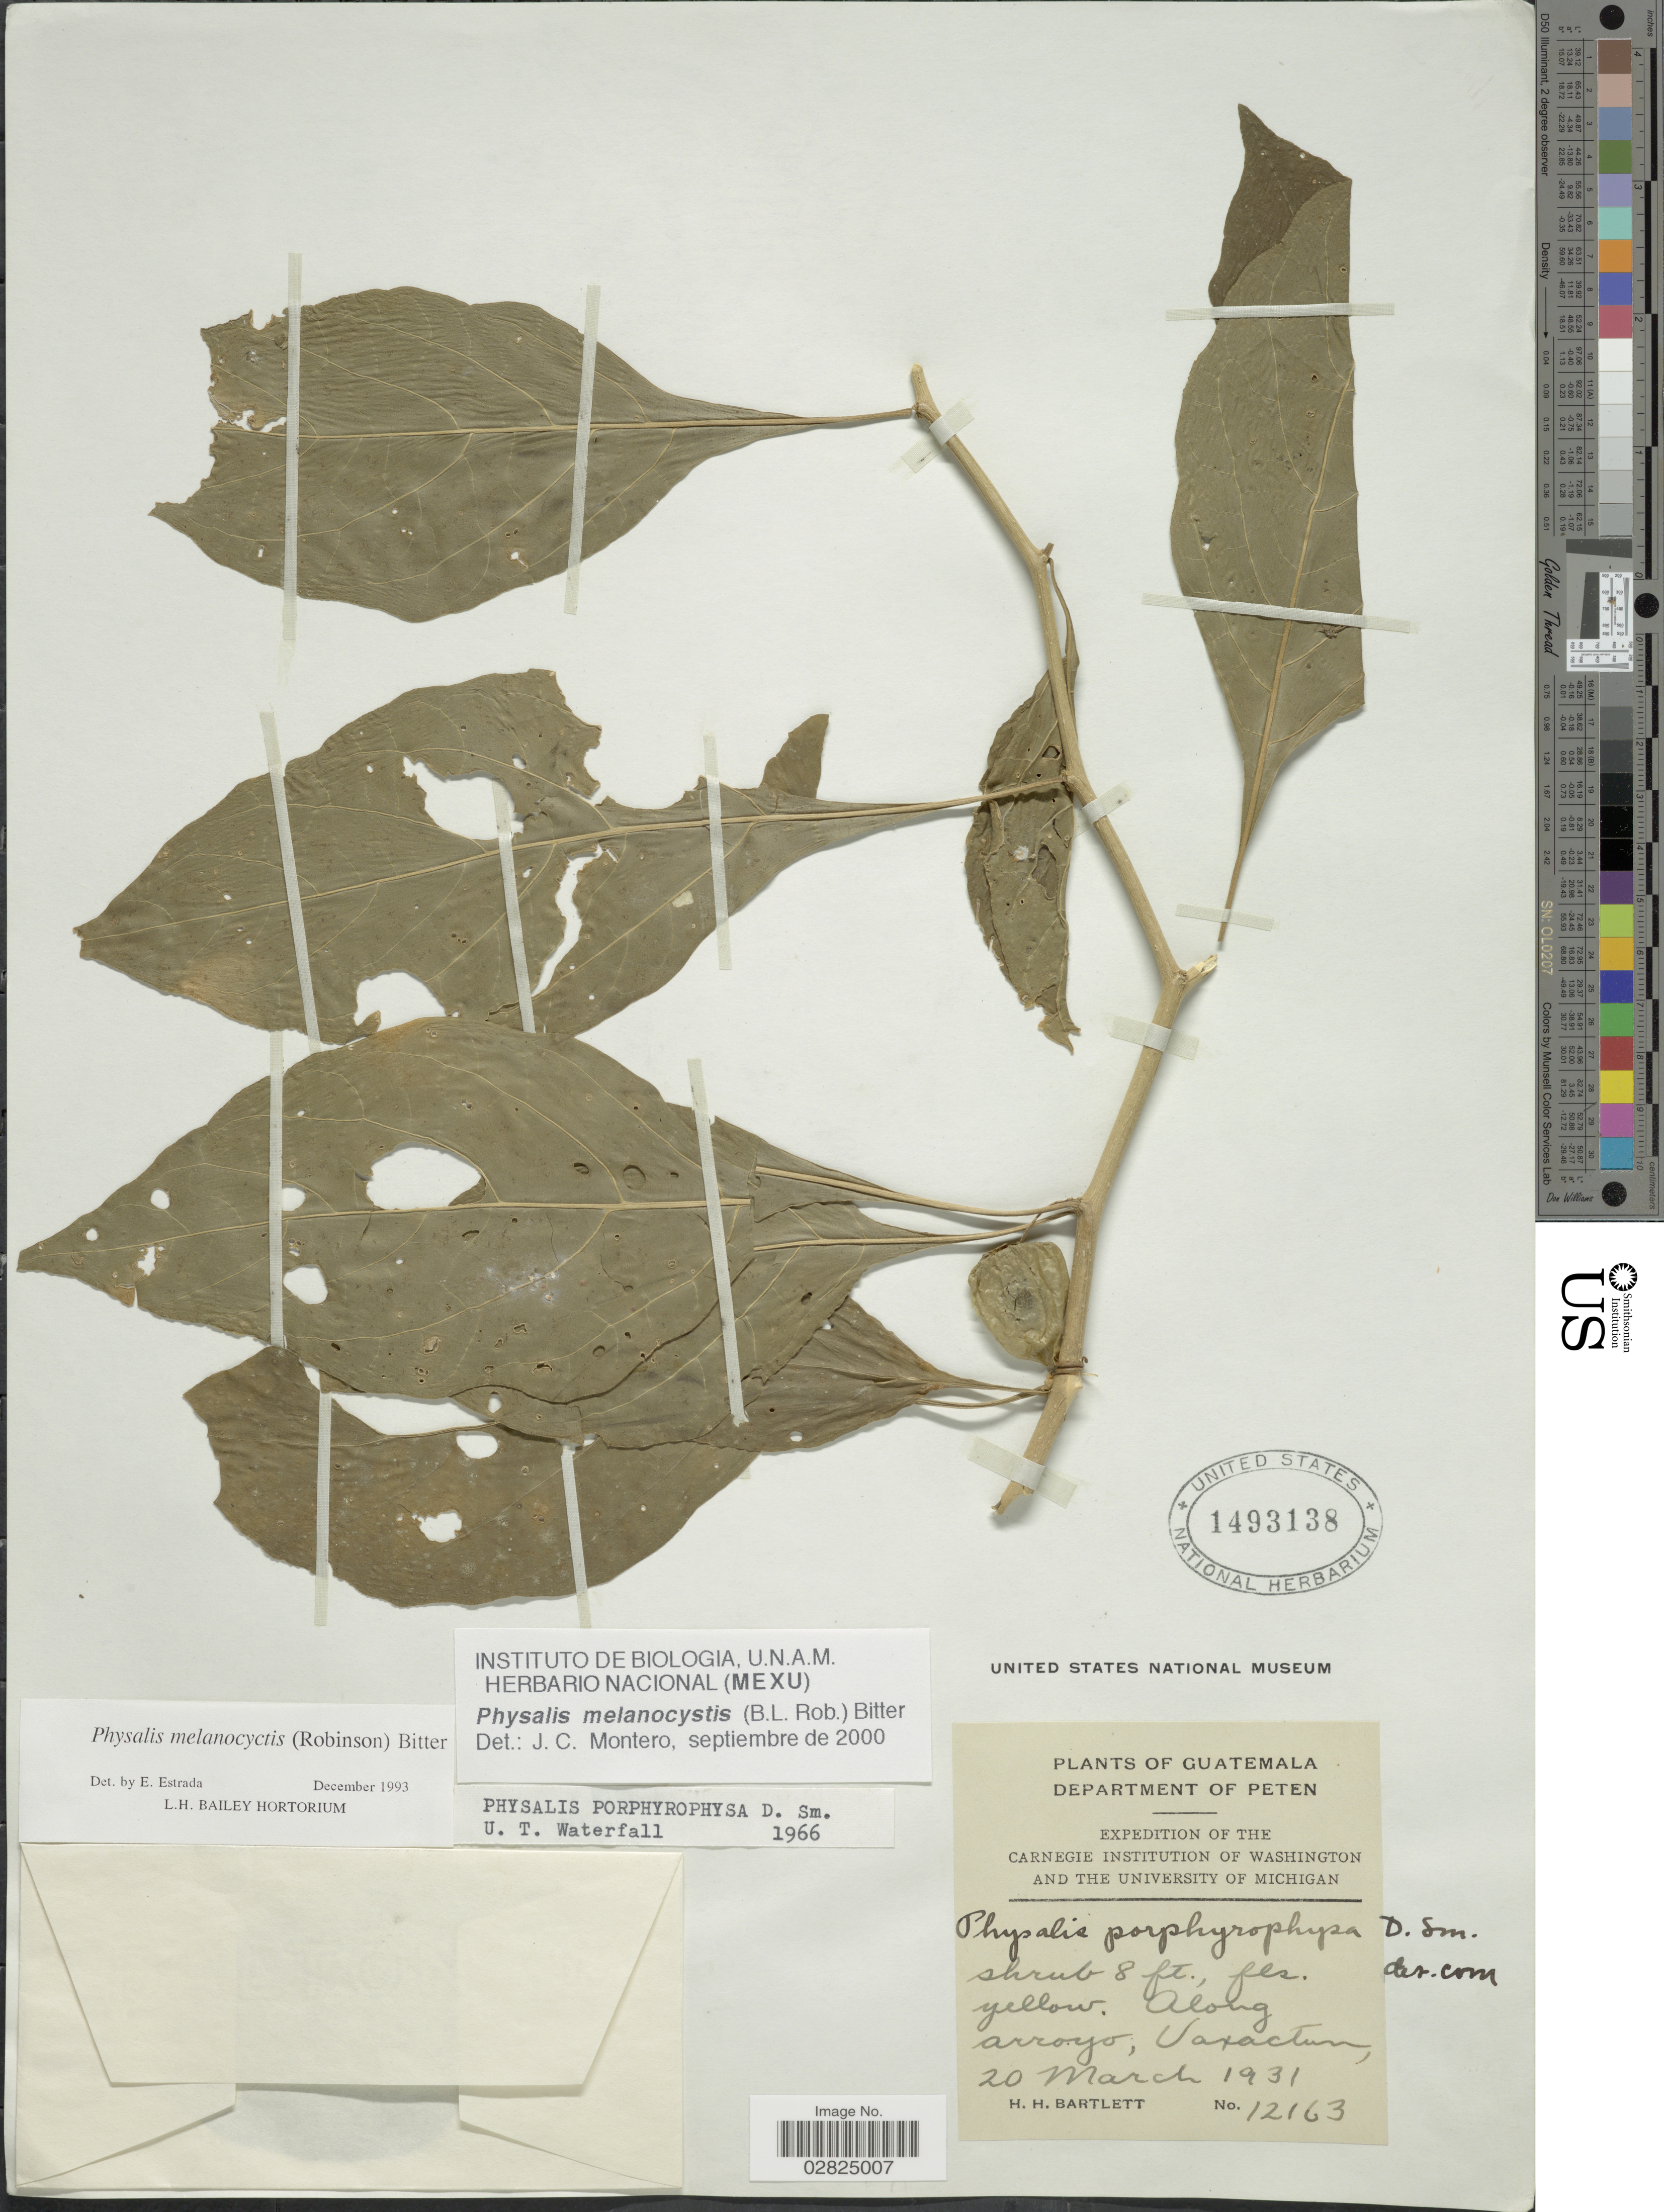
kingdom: Plantae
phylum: Tracheophyta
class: Magnoliopsida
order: Solanales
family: Solanaceae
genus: Physalis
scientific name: Physalis melanocystis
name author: (B.L. Rob.) Bitter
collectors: H. H. Bartlett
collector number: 12163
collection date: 1931-03-20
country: Guatemala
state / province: El Petén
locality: Department of Peten. Along arroyo, Uaxactun.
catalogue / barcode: US 1493138